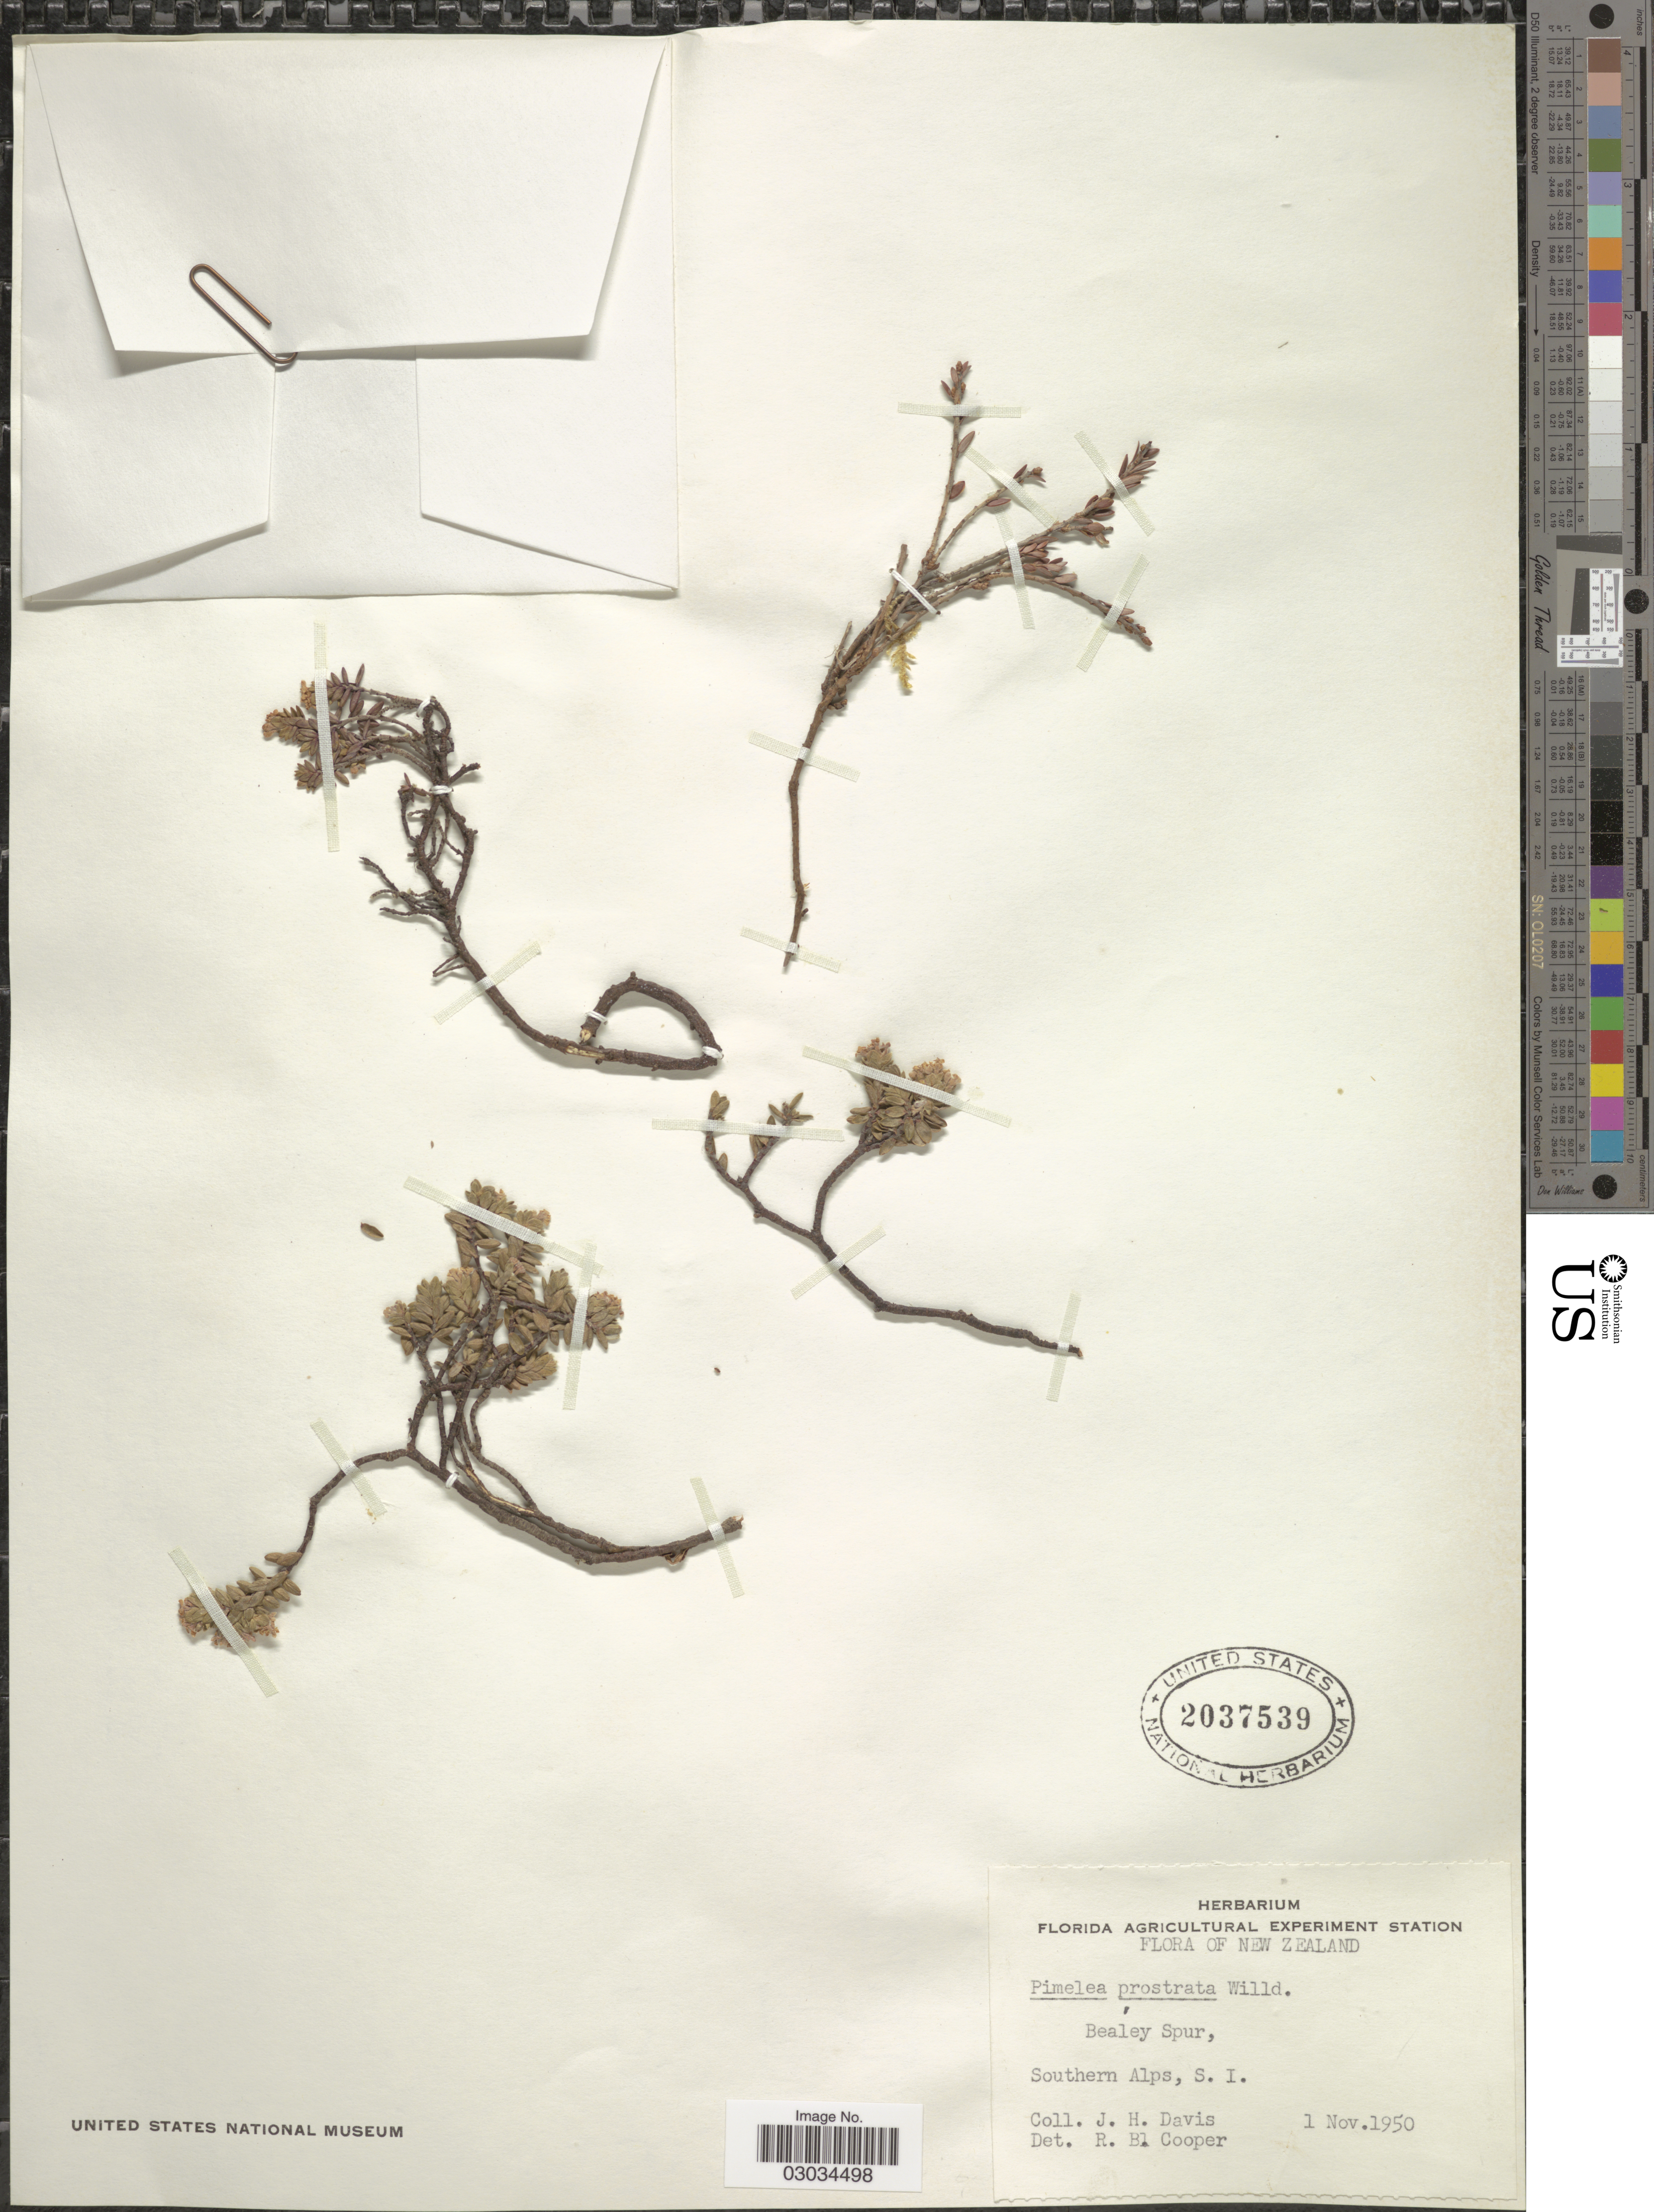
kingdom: Plantae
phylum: Tracheophyta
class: Magnoliopsida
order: Malvales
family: Thymelaeaceae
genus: Pimelea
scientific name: Pimelea prostrata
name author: Willd.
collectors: J. Davis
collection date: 1950-11-01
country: New Zealand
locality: Southern Alps, S.I.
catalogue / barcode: US 2037539